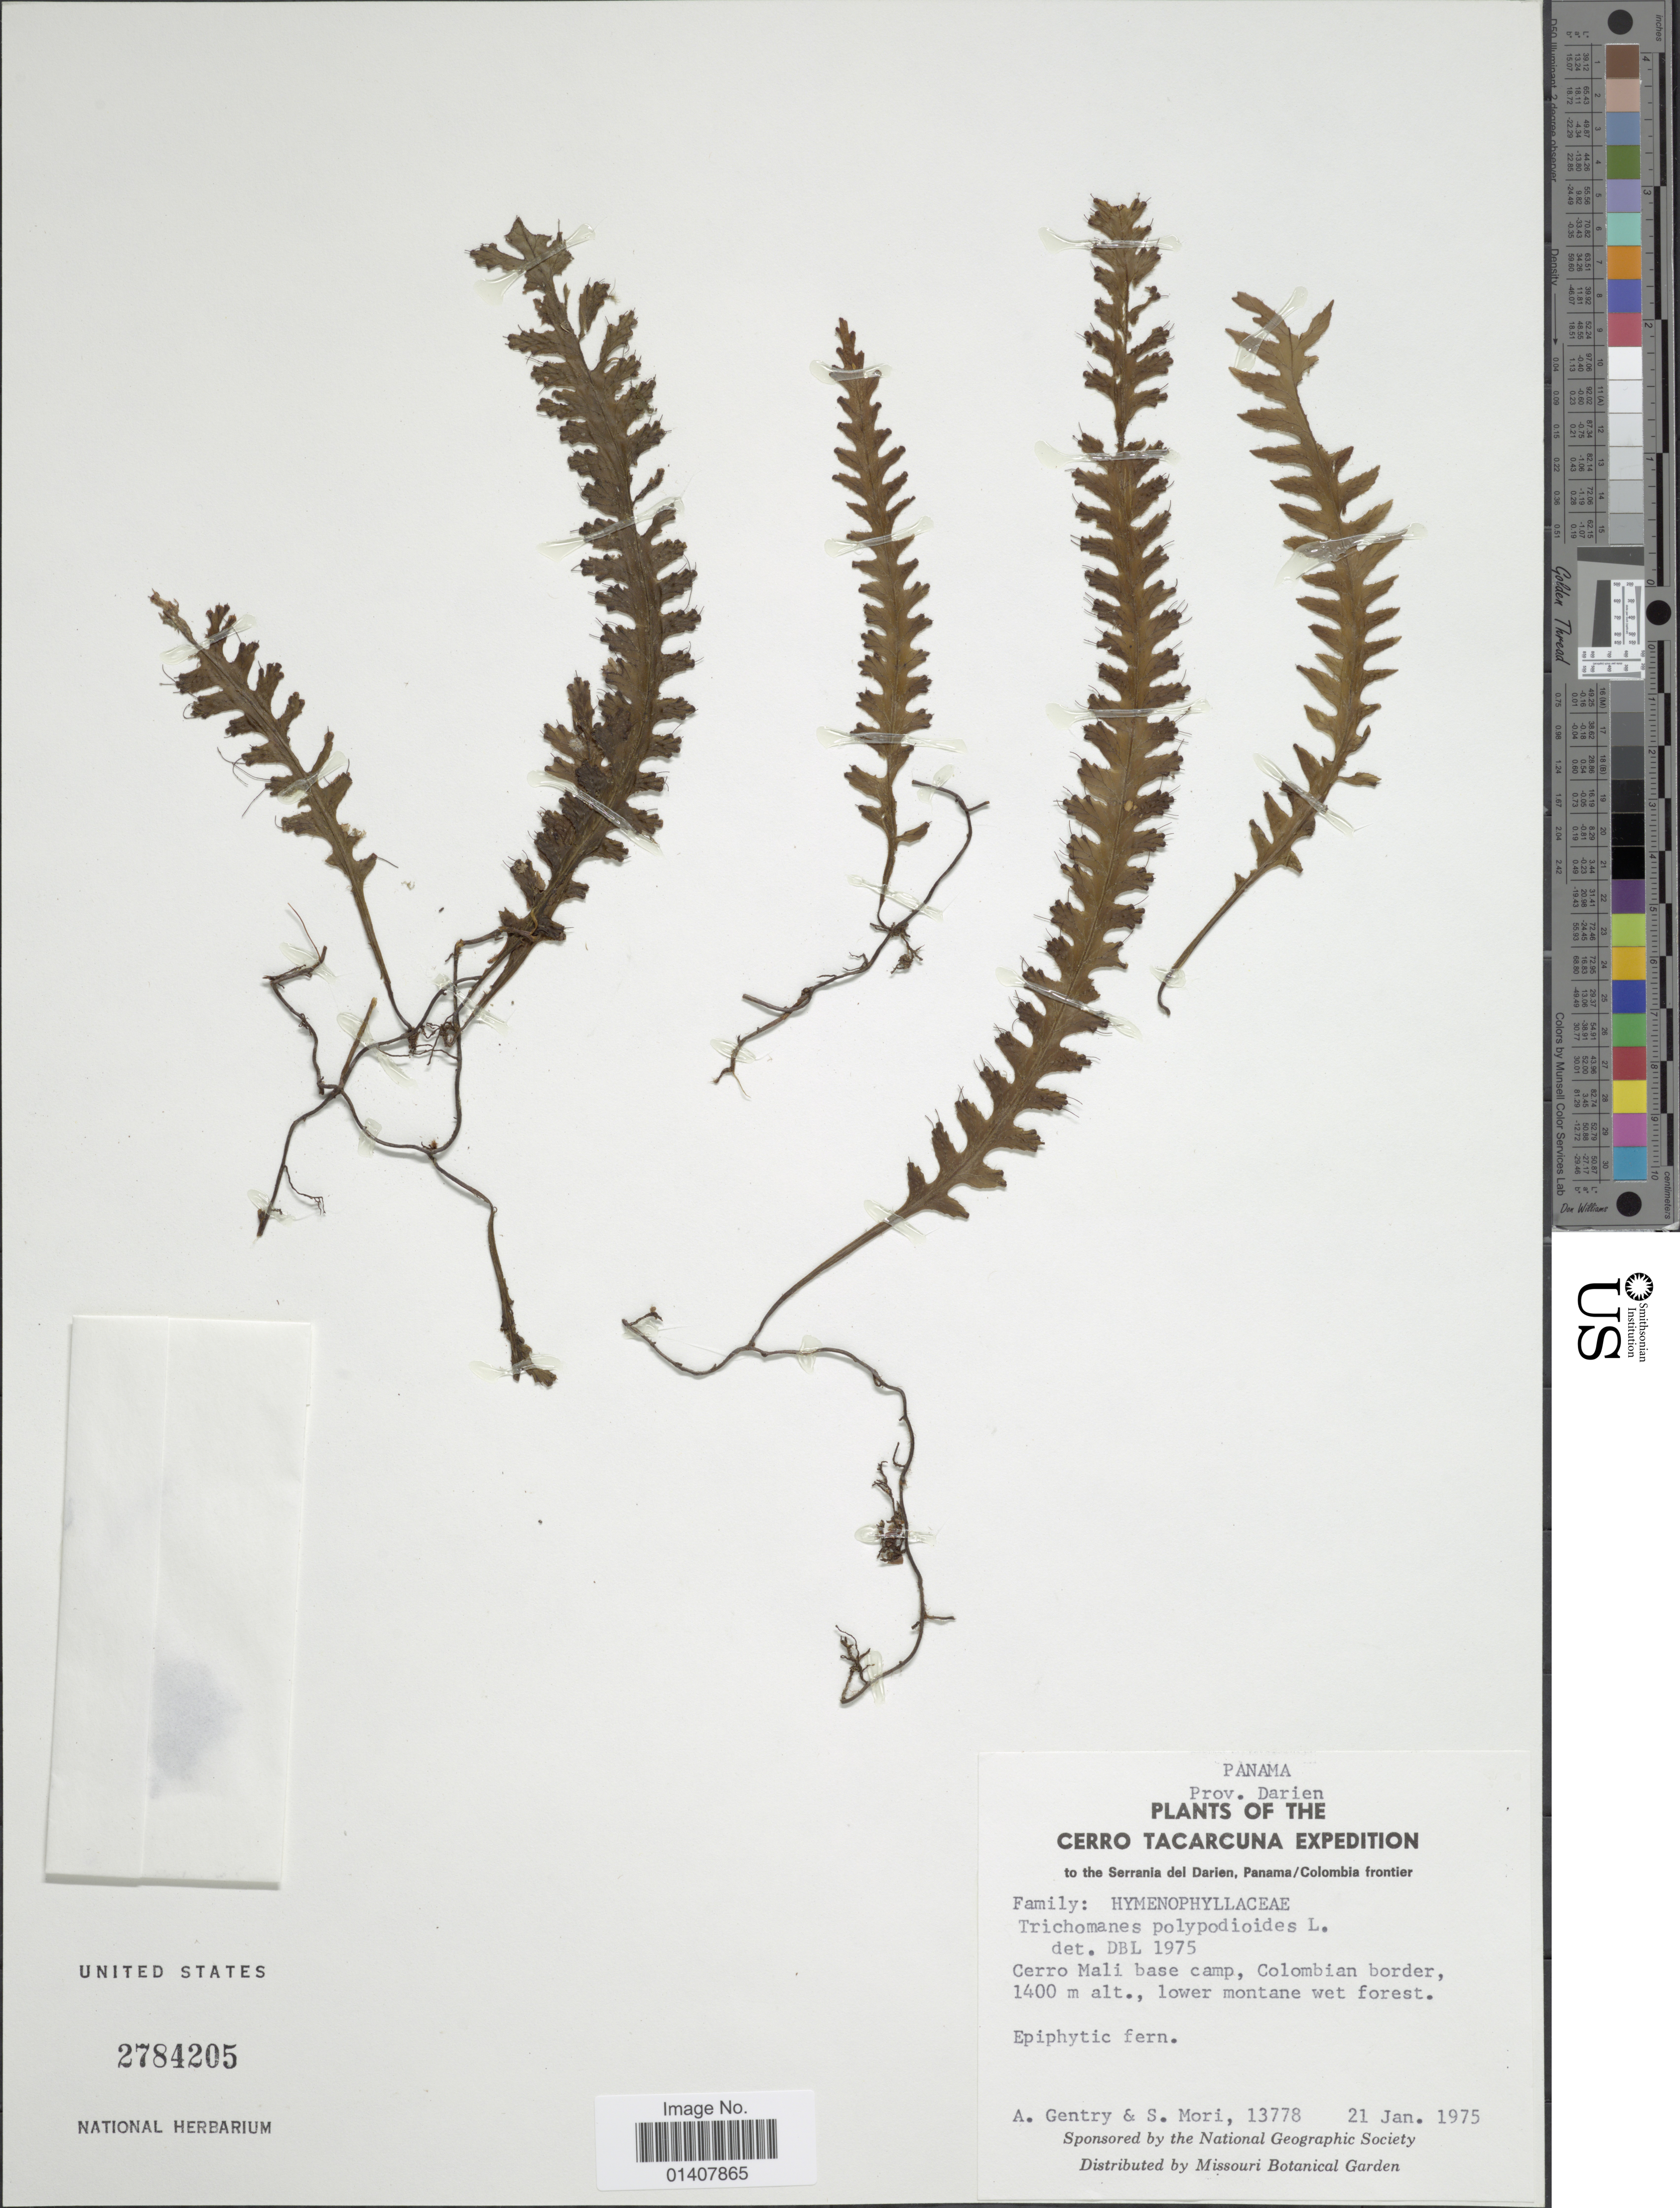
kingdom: Plantae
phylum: Tracheophyta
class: Polypodiopsida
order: Hymenophyllales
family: Hymenophyllaceae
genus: Trichomanes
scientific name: Trichomanes polypodioides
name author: L.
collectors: A. H. Gentry & S. Mori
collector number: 13778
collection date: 1975-01-21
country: Panama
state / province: Darién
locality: Panama, prov. Darien, Cerro Tacarcuna, Cerro Mali base camp, Colombian border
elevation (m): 1400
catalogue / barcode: US 2784205